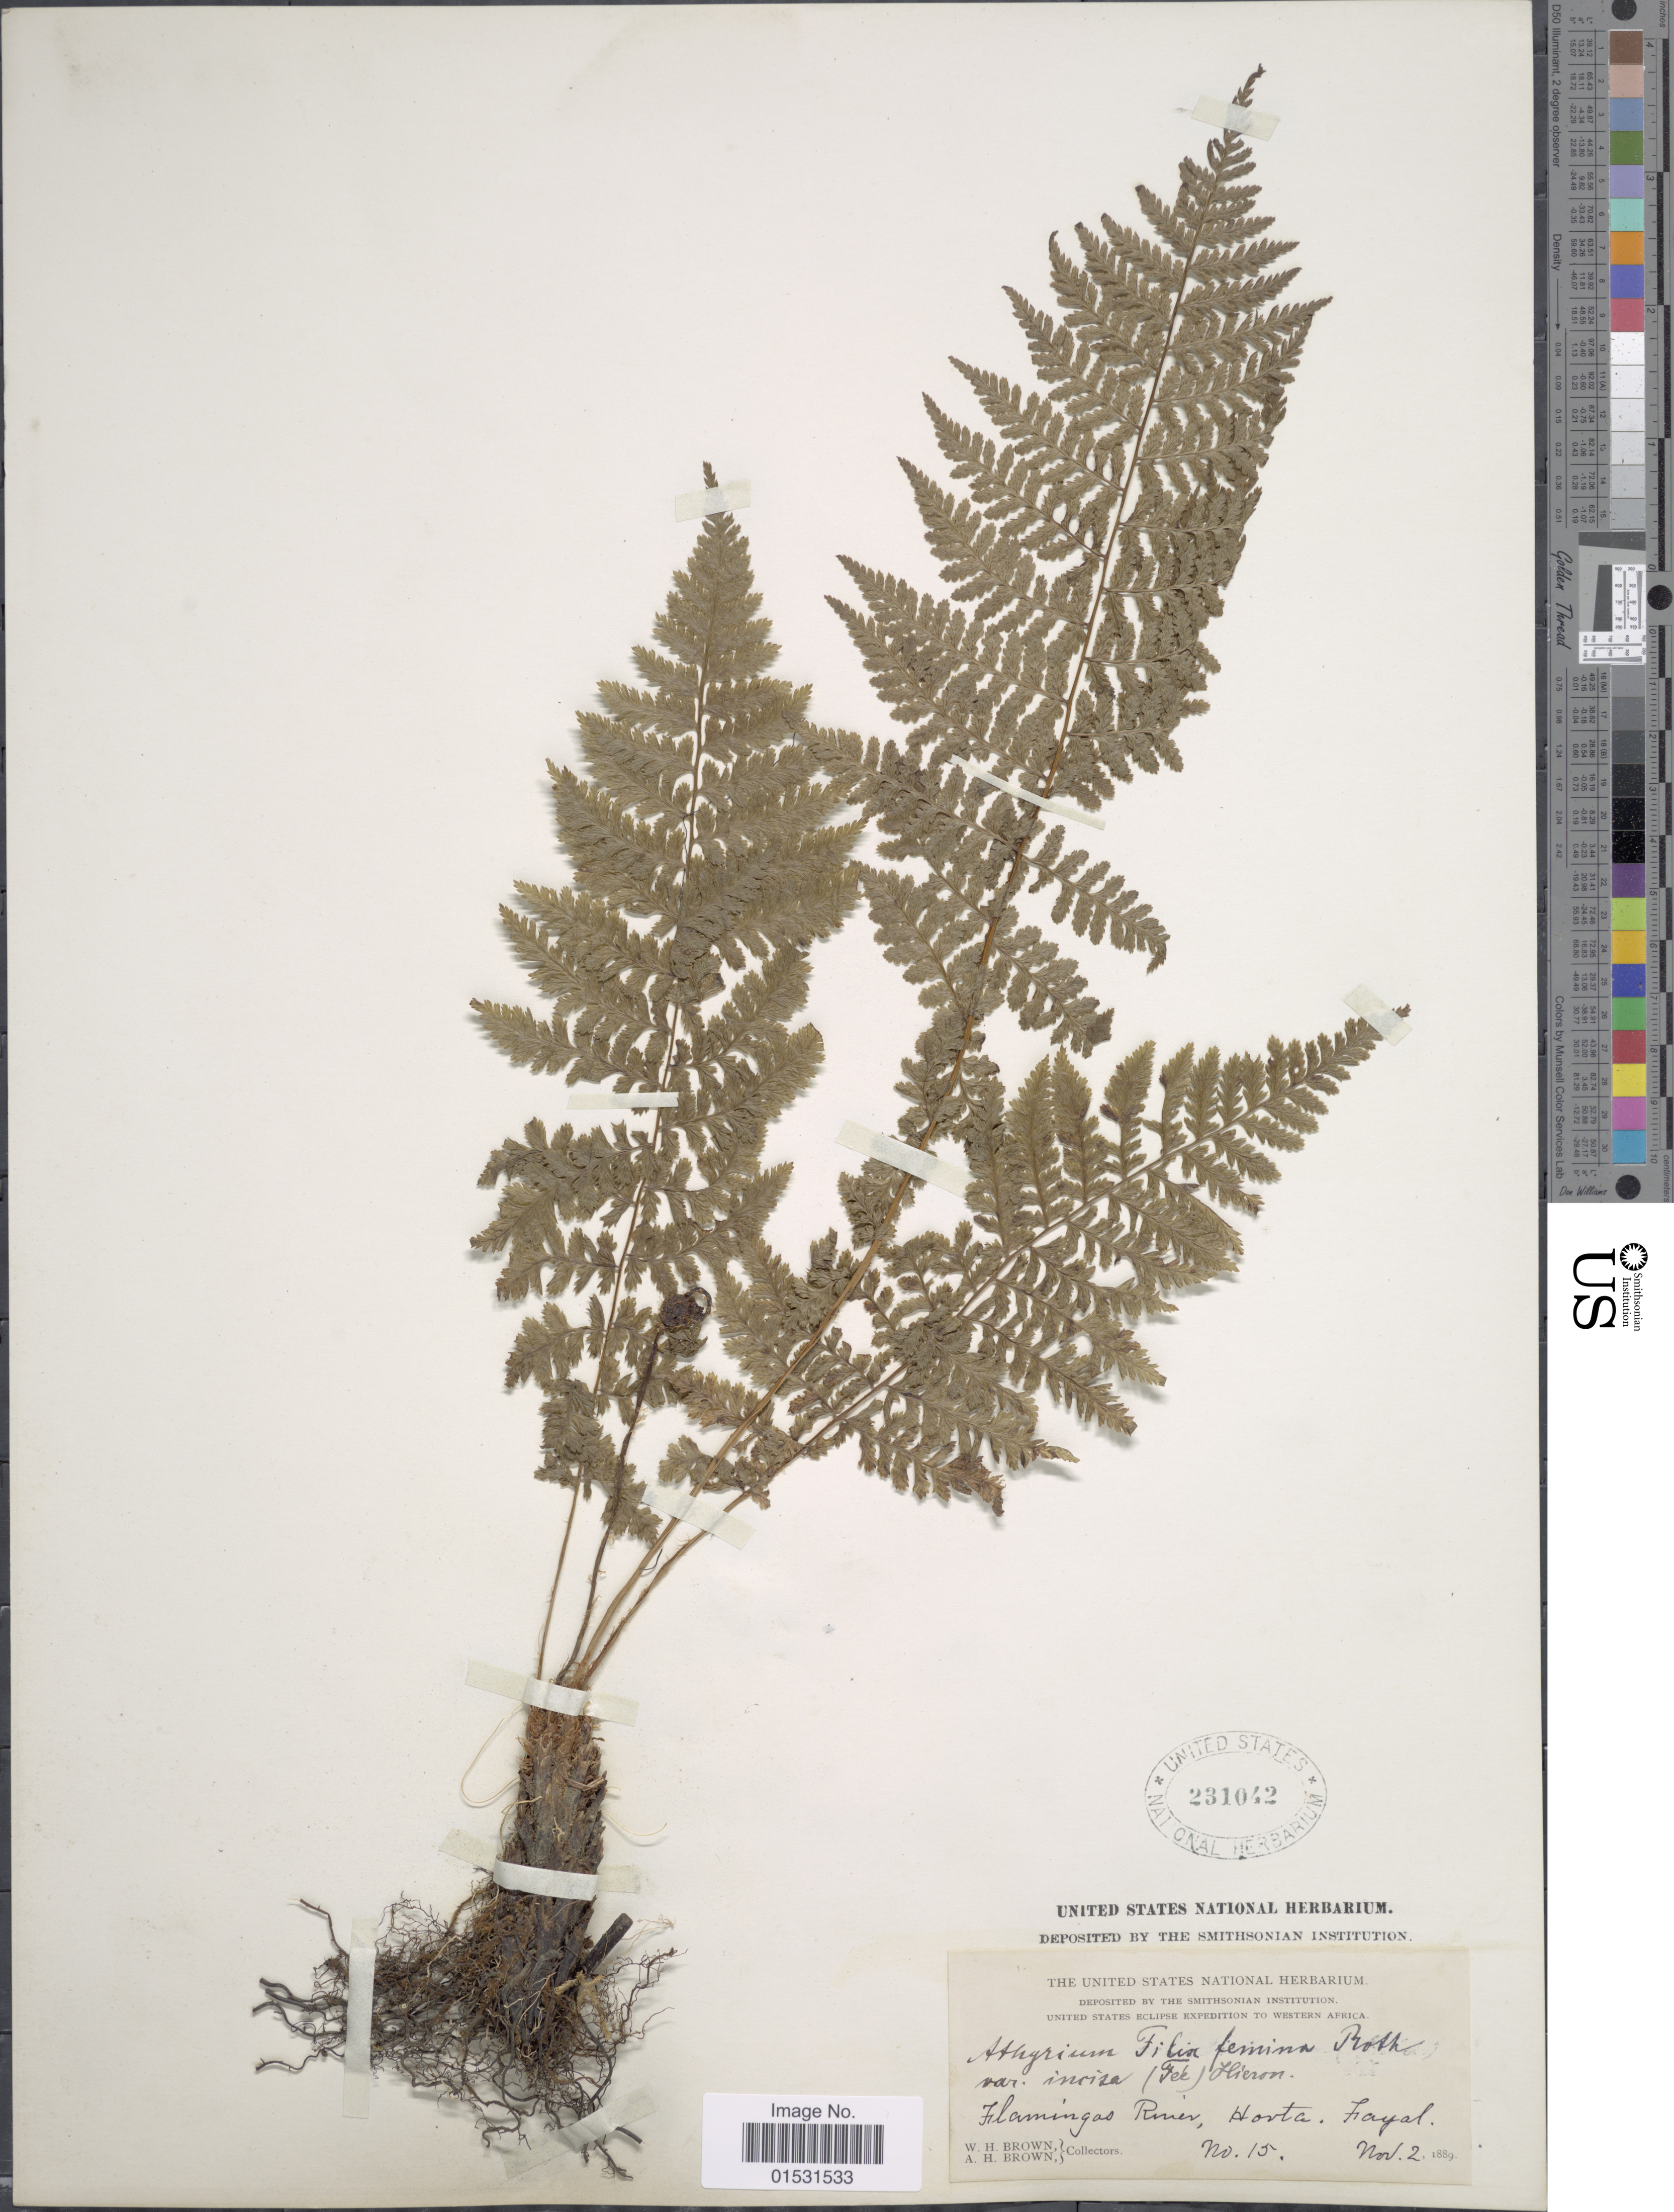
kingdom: Plantae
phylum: Tracheophyta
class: Polypodiopsida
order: Polypodiales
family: Athyriaceae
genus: Athyrium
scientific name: Athyrium filix-femina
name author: (L.) Roth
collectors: W. H. Brown & A. H. Brown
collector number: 15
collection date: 1889-11-02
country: Portugal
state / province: Azores (Aut. Reg.)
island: Faial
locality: Flamingas River, Horta. Fayal.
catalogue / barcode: US 231042